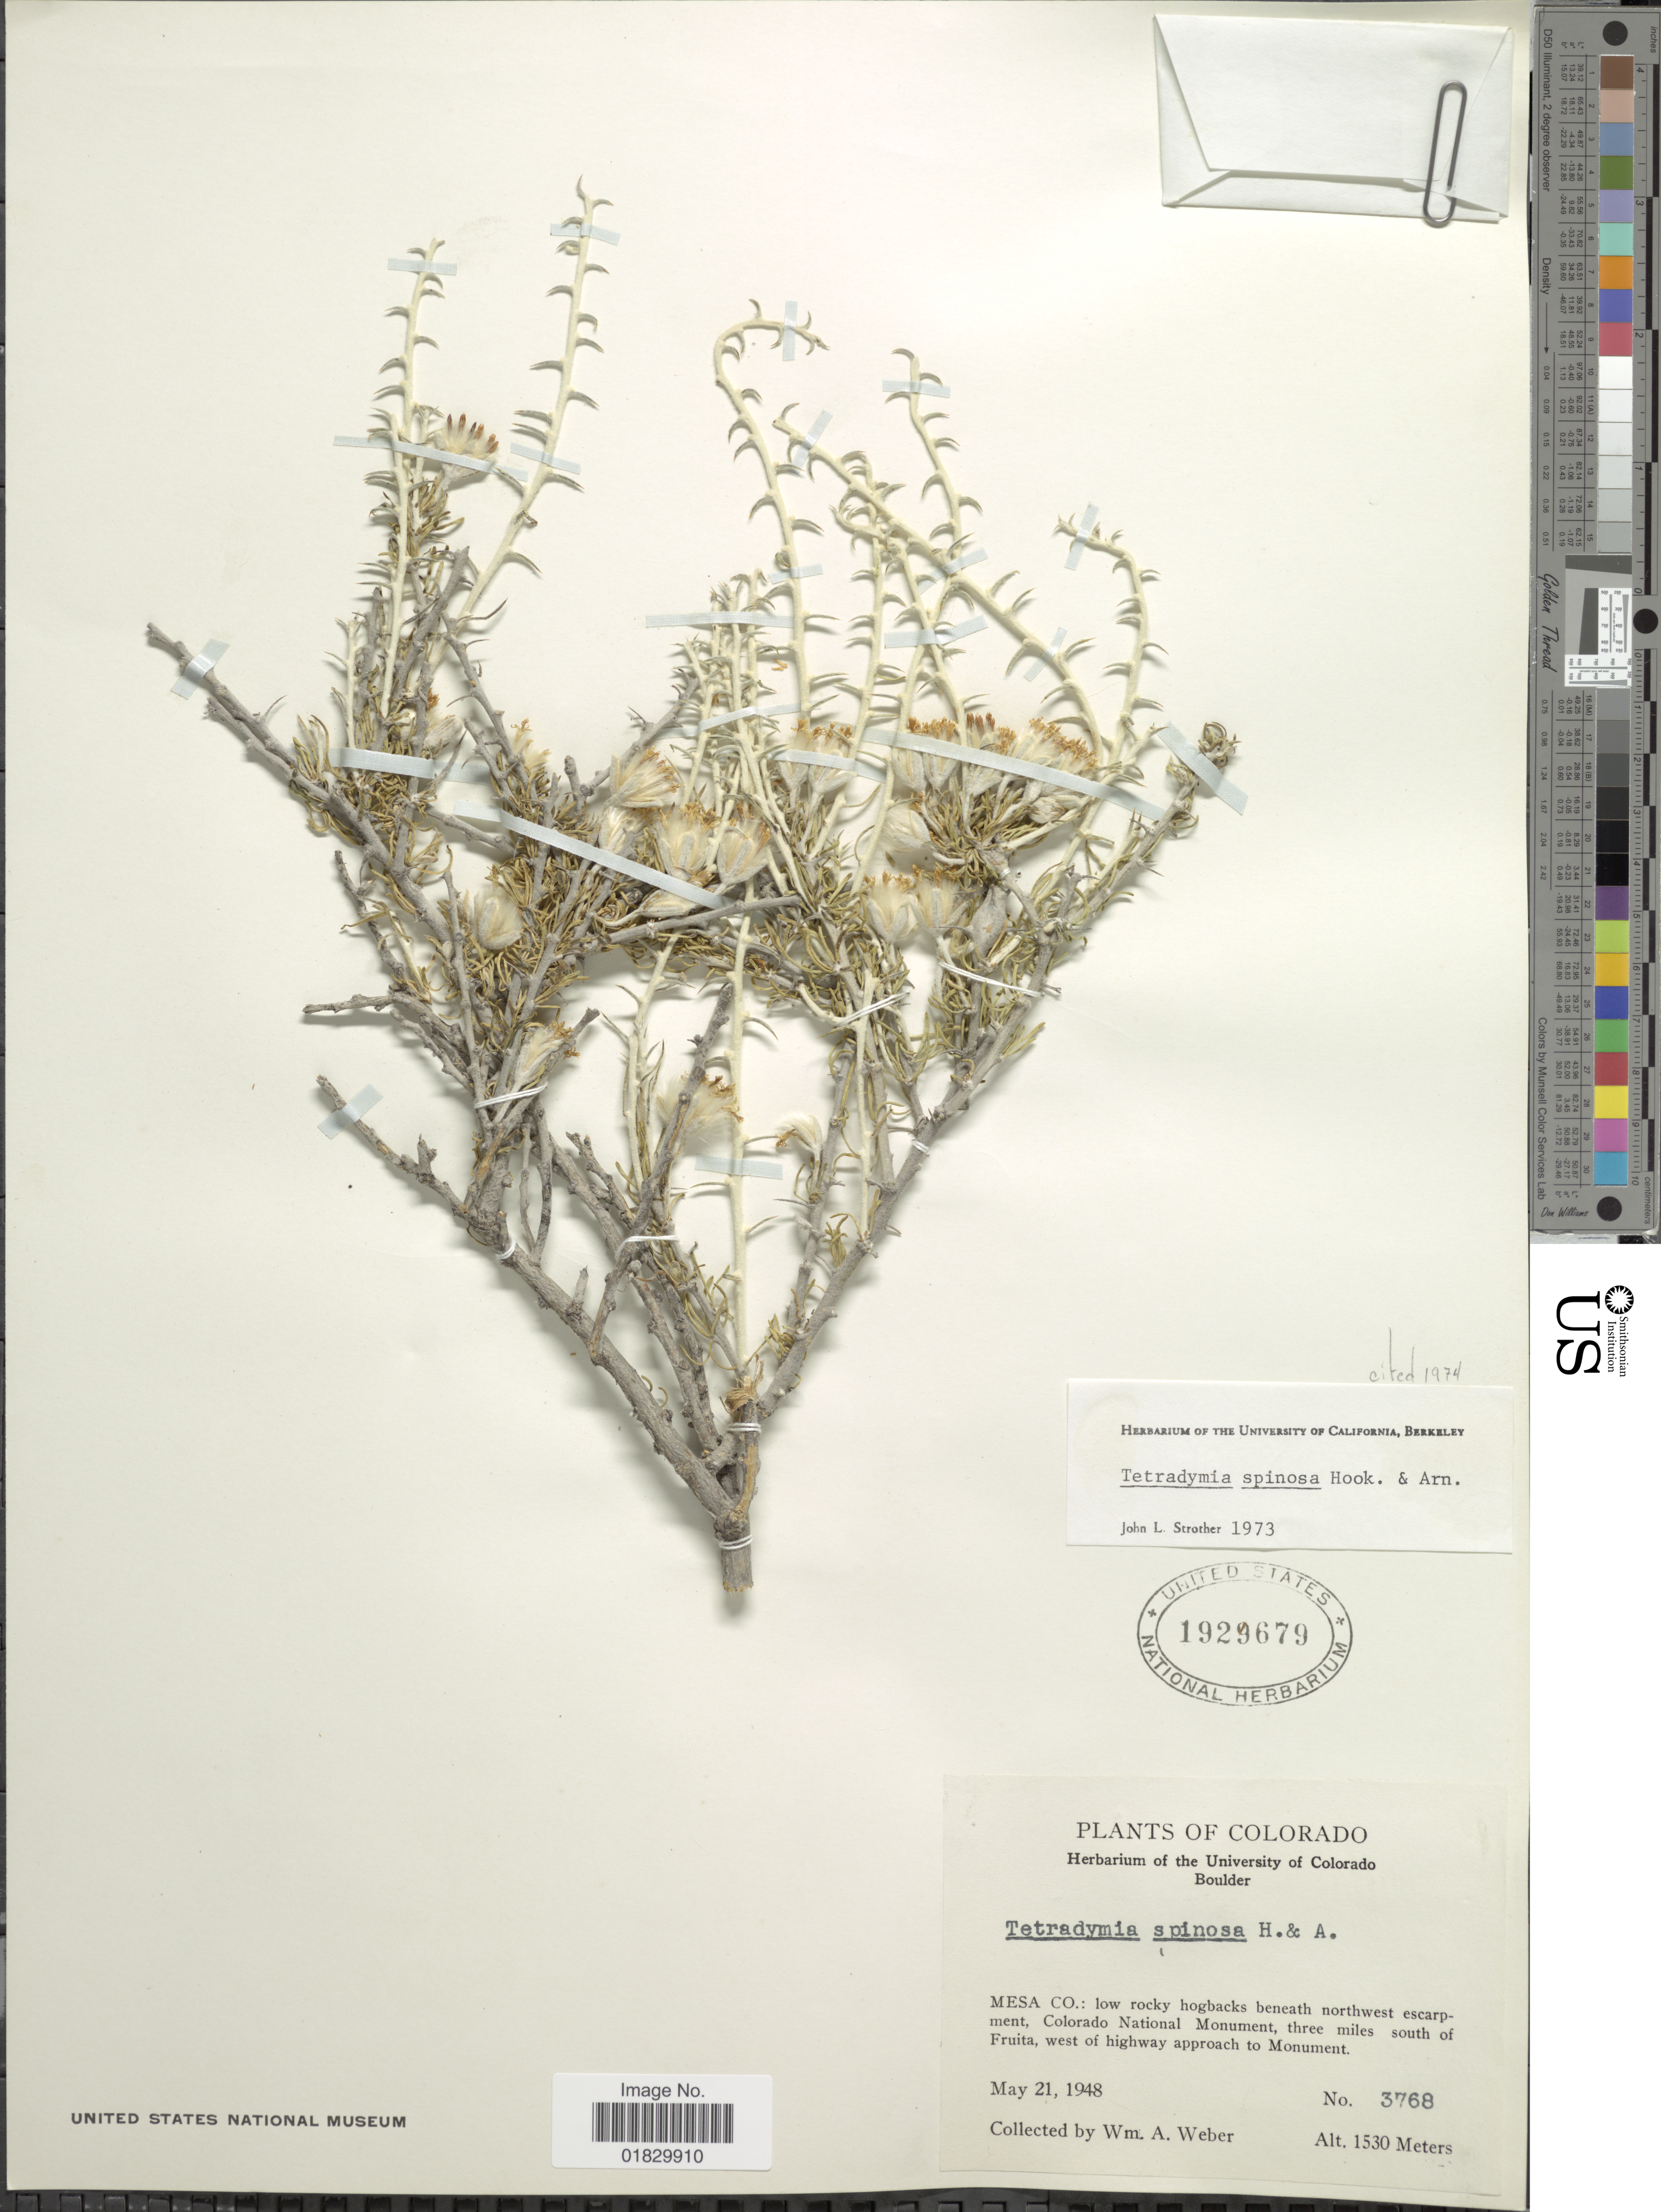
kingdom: Plantae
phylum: Tracheophyta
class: Magnoliopsida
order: Asterales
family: Asteraceae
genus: Tetradymia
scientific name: Tetradymia spinosa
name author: Hook. & Arn.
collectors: W. A. Weber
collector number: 3768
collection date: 1948-05-21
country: United States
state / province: Colorado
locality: Mesa Co.: low rocky hogbacks beneath northwest escarpment, Colorado National Monument, three miles south of Fruita, west of highway approach to Monument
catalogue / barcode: US 1929679